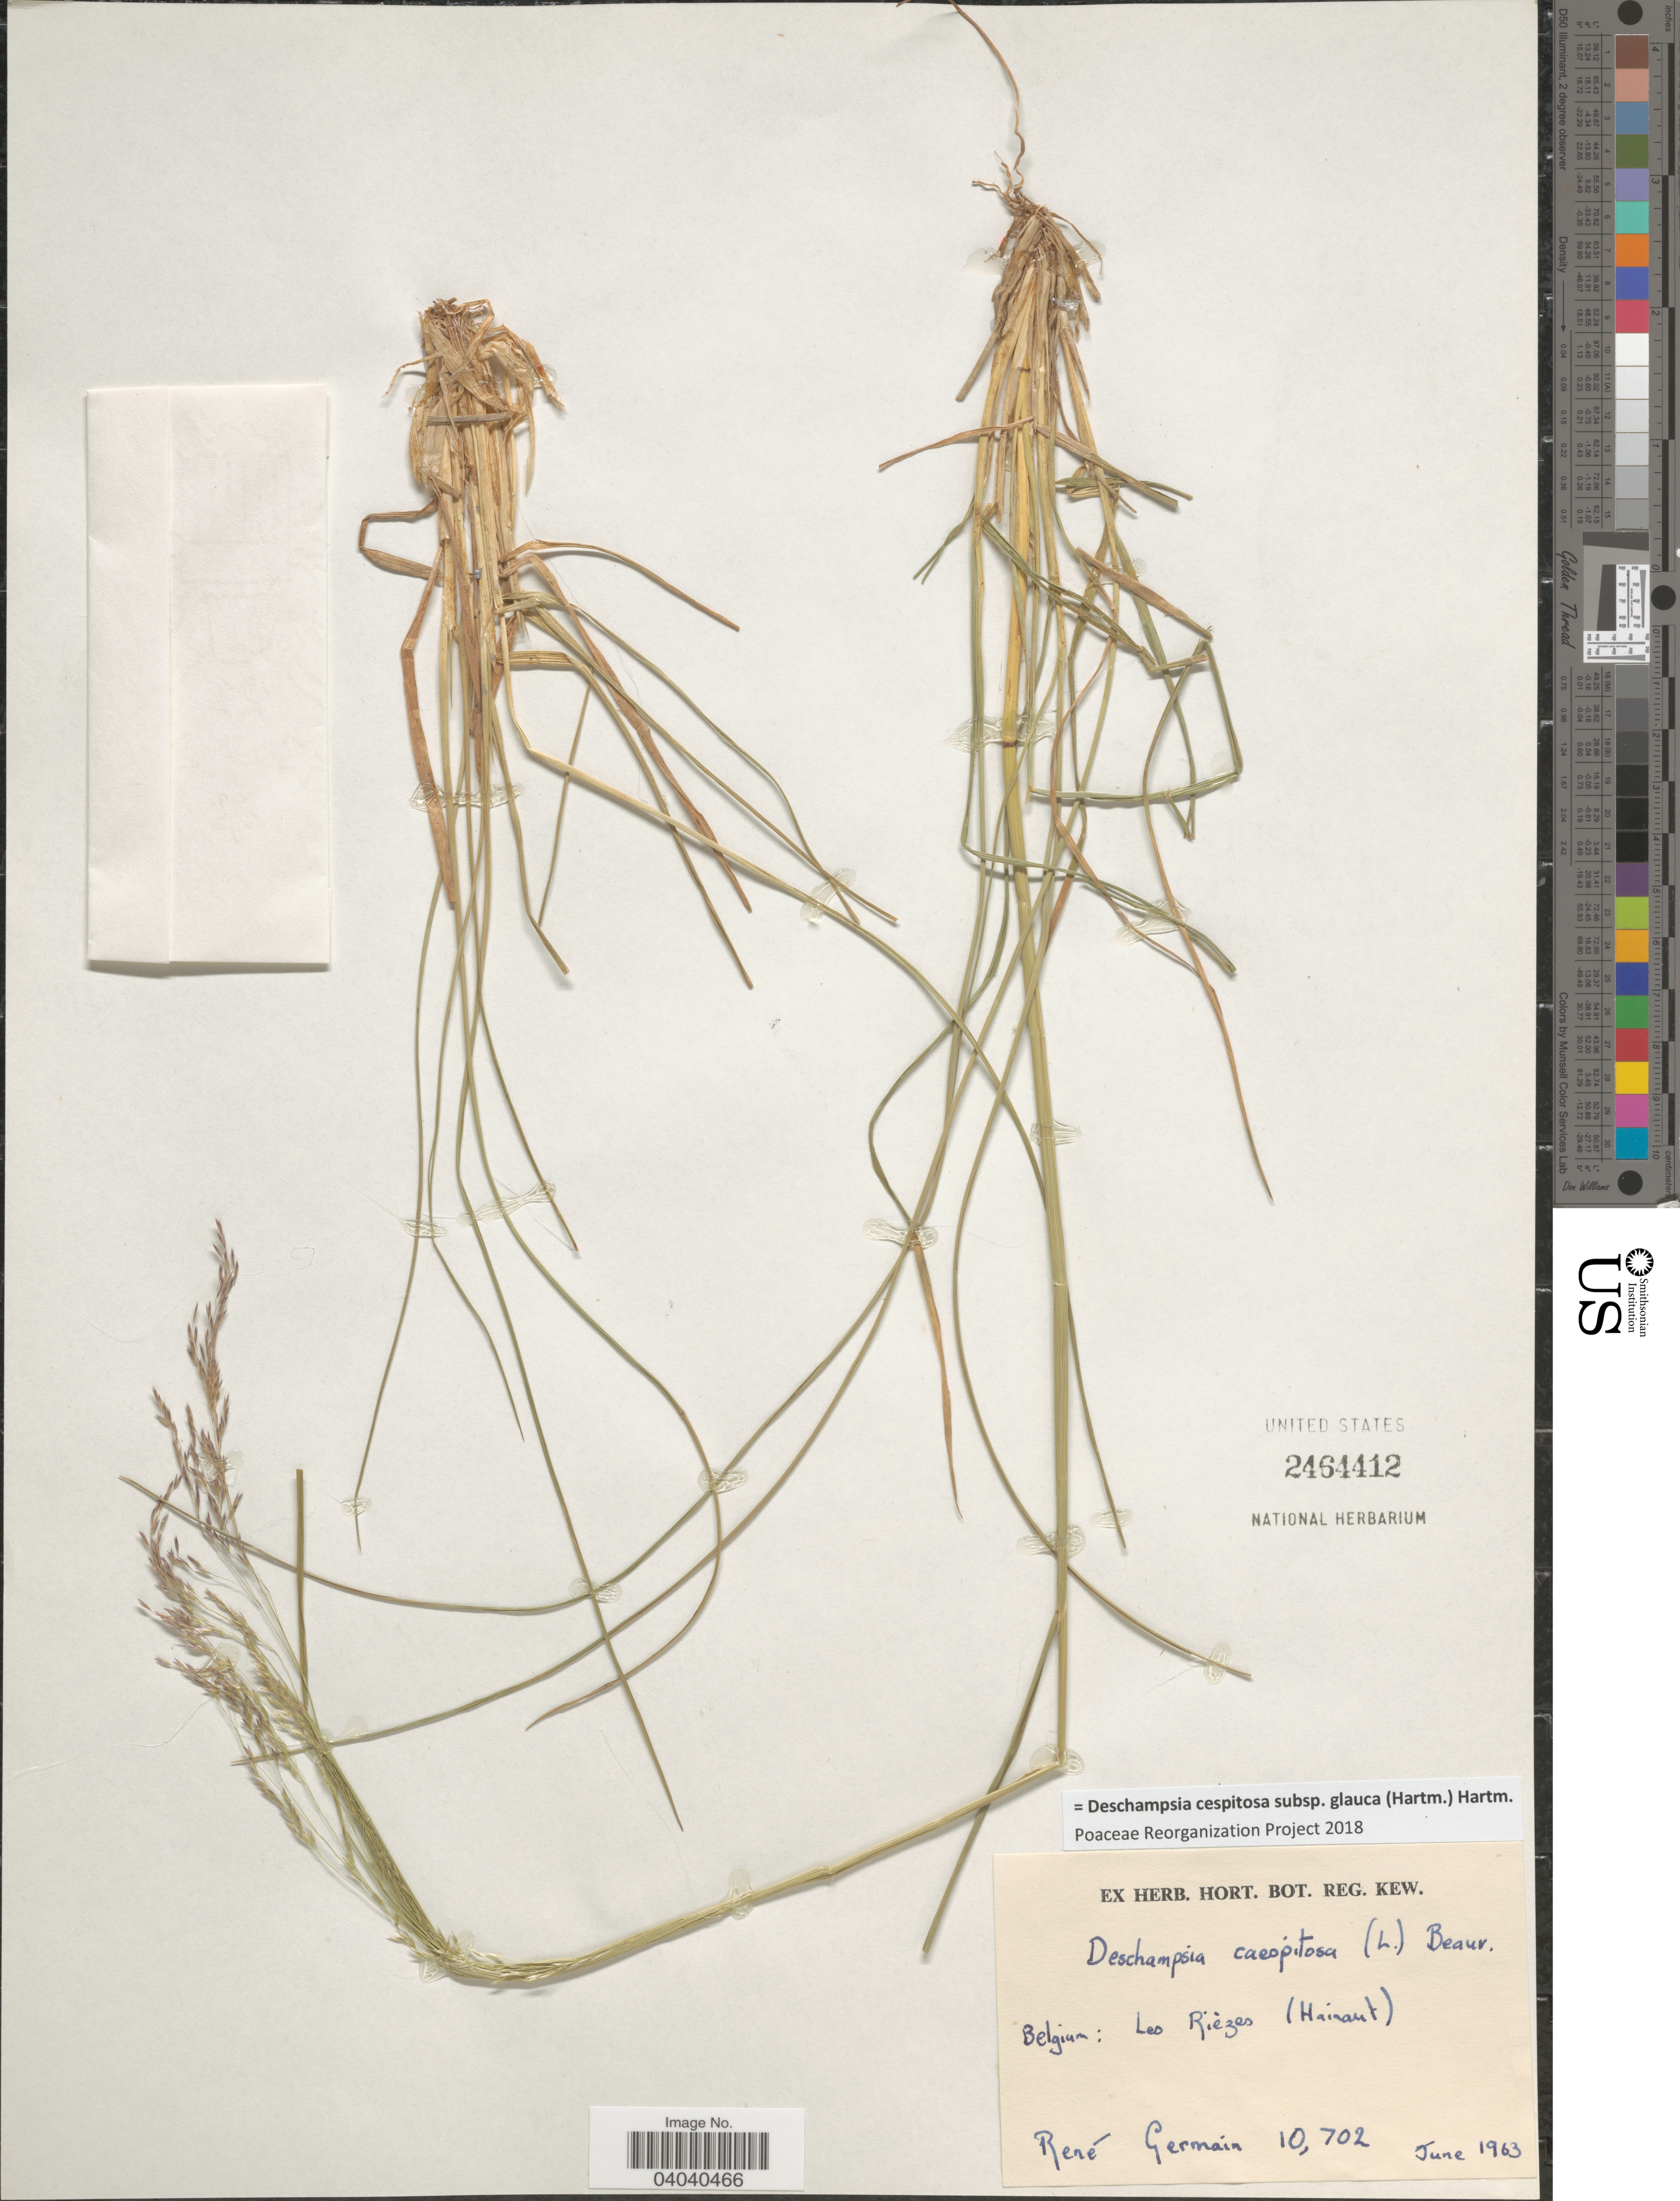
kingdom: Plantae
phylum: Tracheophyta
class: Liliopsida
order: Poales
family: Poaceae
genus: Deschampsia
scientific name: Deschampsia cespitosa subsp. glauca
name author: (Hartm.) Hartm.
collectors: R. Germain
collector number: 10702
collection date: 1963-06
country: Belgium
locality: Les Rièzes (Hainaut).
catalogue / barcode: US 2464412